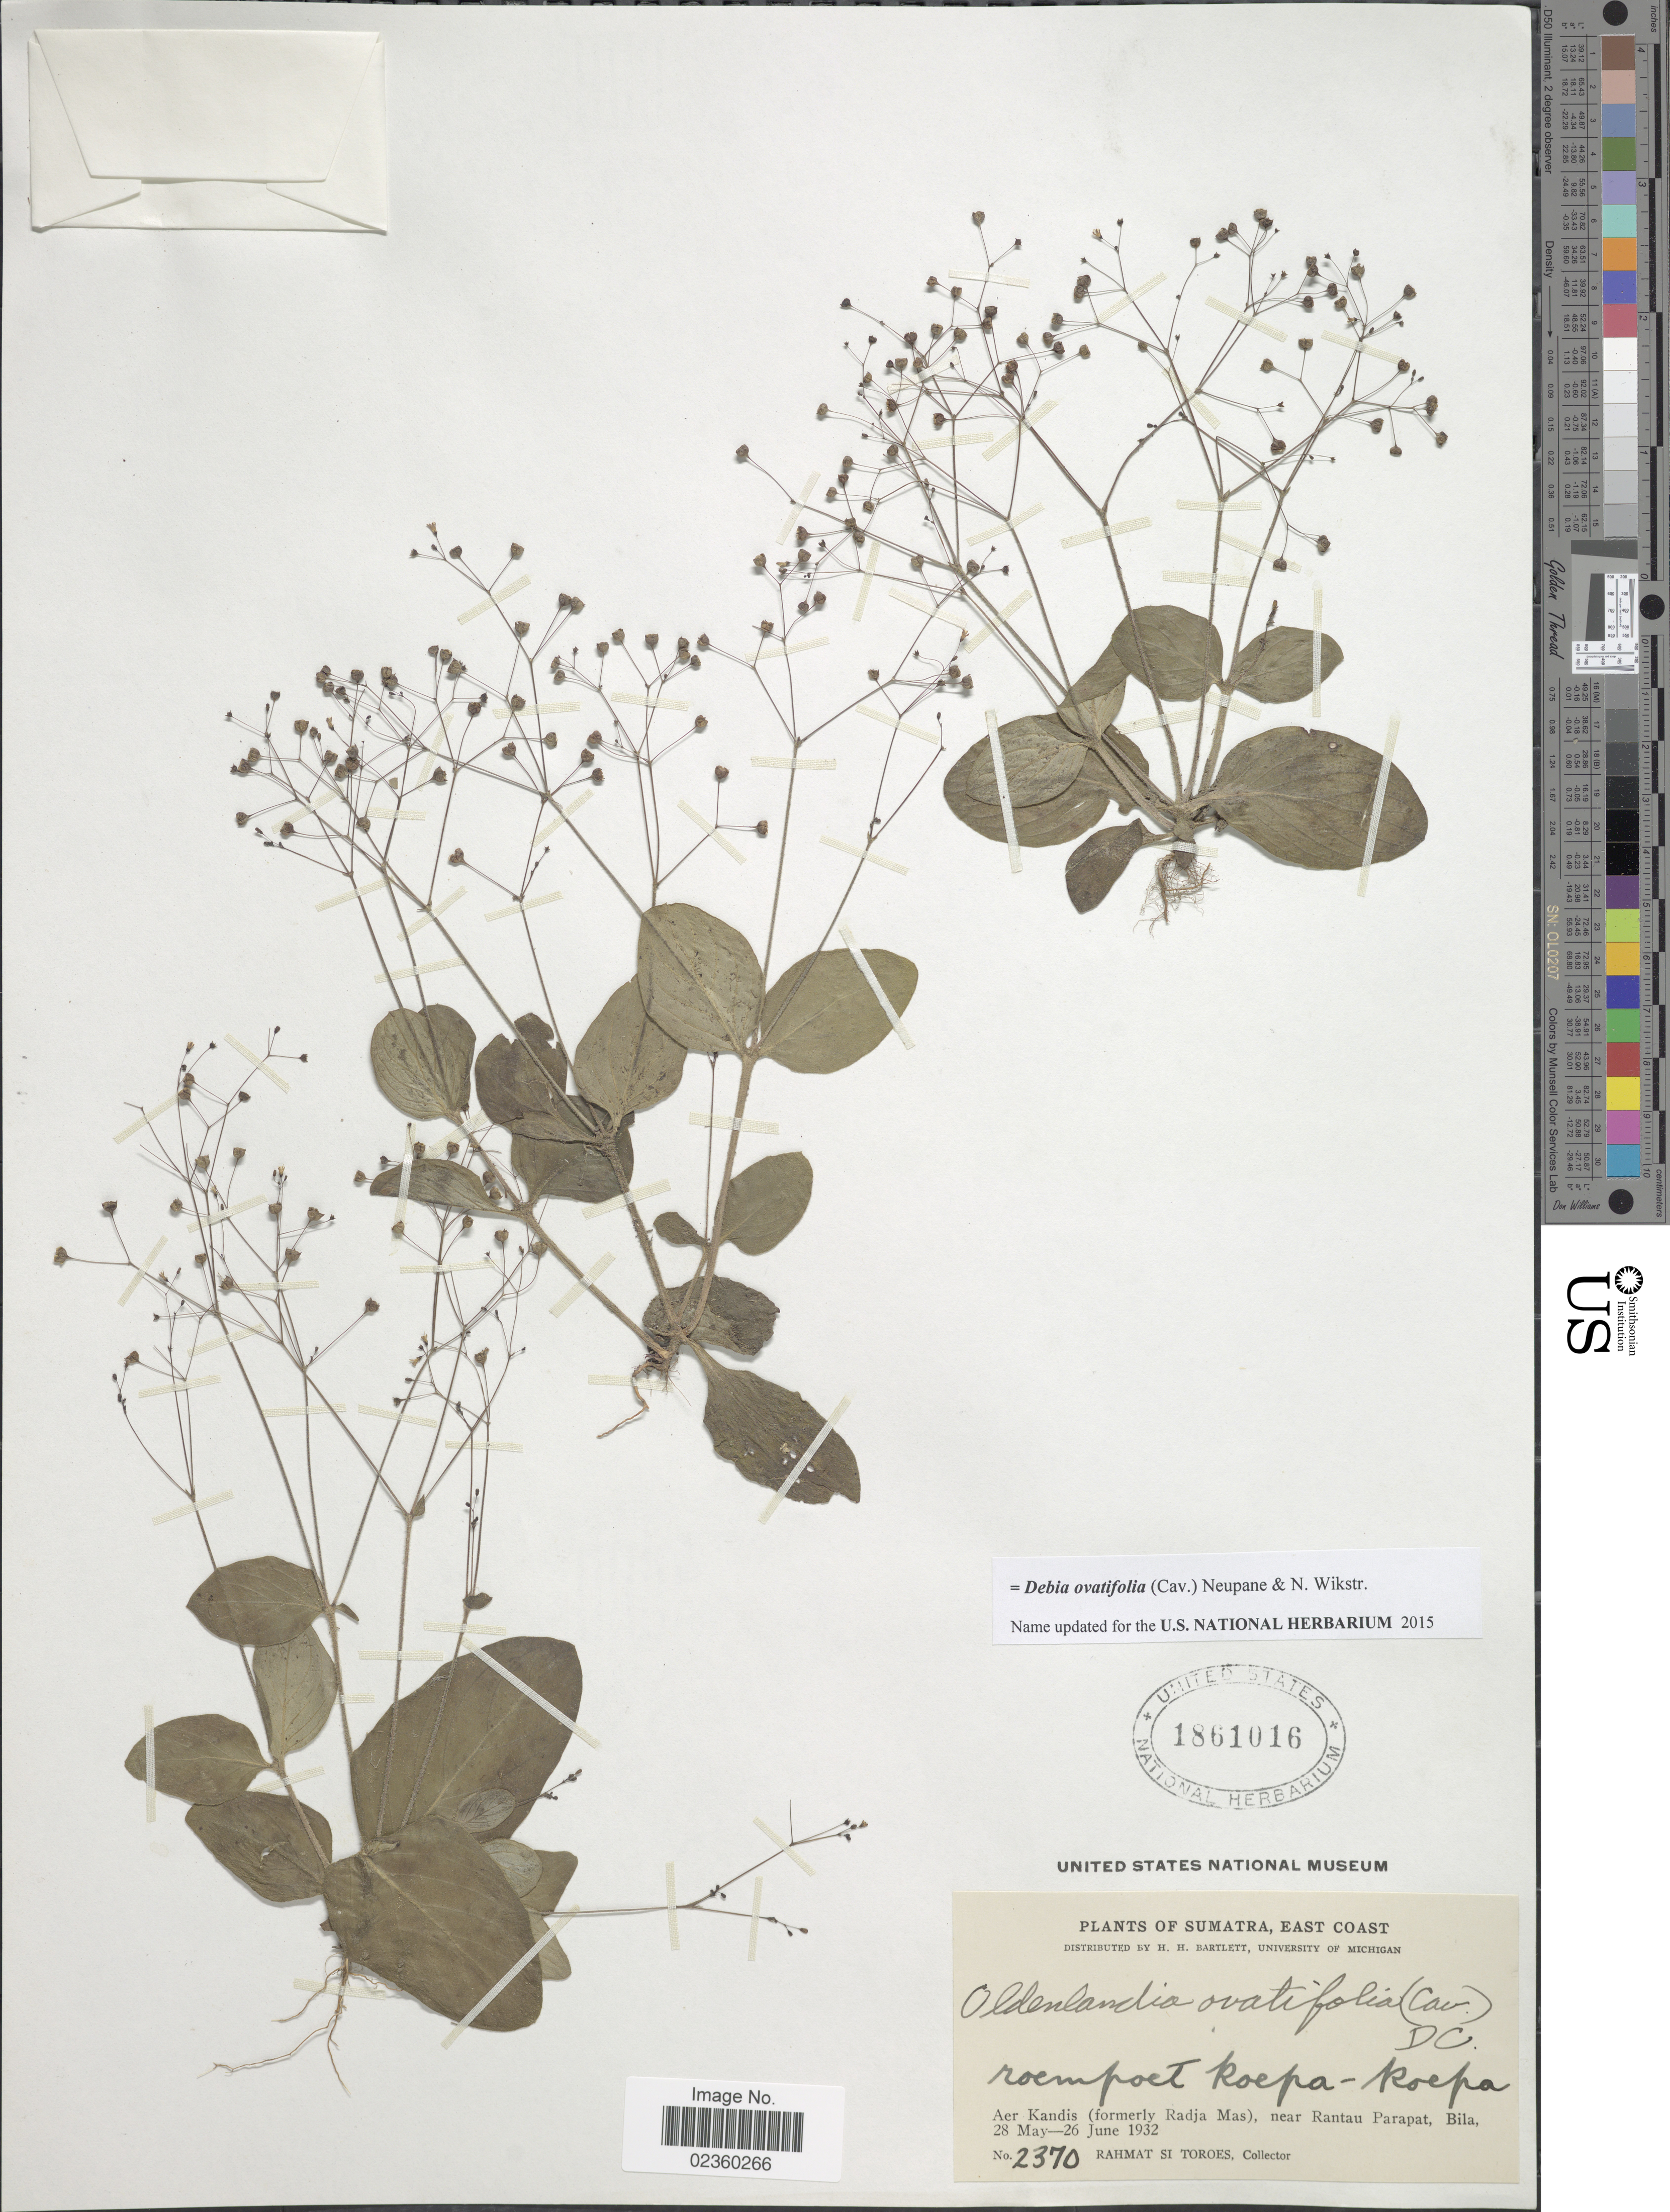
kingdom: Plantae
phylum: Tracheophyta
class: Magnoliopsida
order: Gentianales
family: Rubiaceae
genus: Debia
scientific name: Debia ovatifolia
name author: (Cav.) Neupane & N. Wikstr.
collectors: Rahmat Si Boeea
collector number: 2370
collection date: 1932-05-28/1932-06-26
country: Indonesia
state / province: Sumatra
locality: East Coast, Roempoet Koepa-Koepa, Aer Kandis (formerly Radja Mas), near Rantau Parapat, Bila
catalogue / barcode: US 1861016